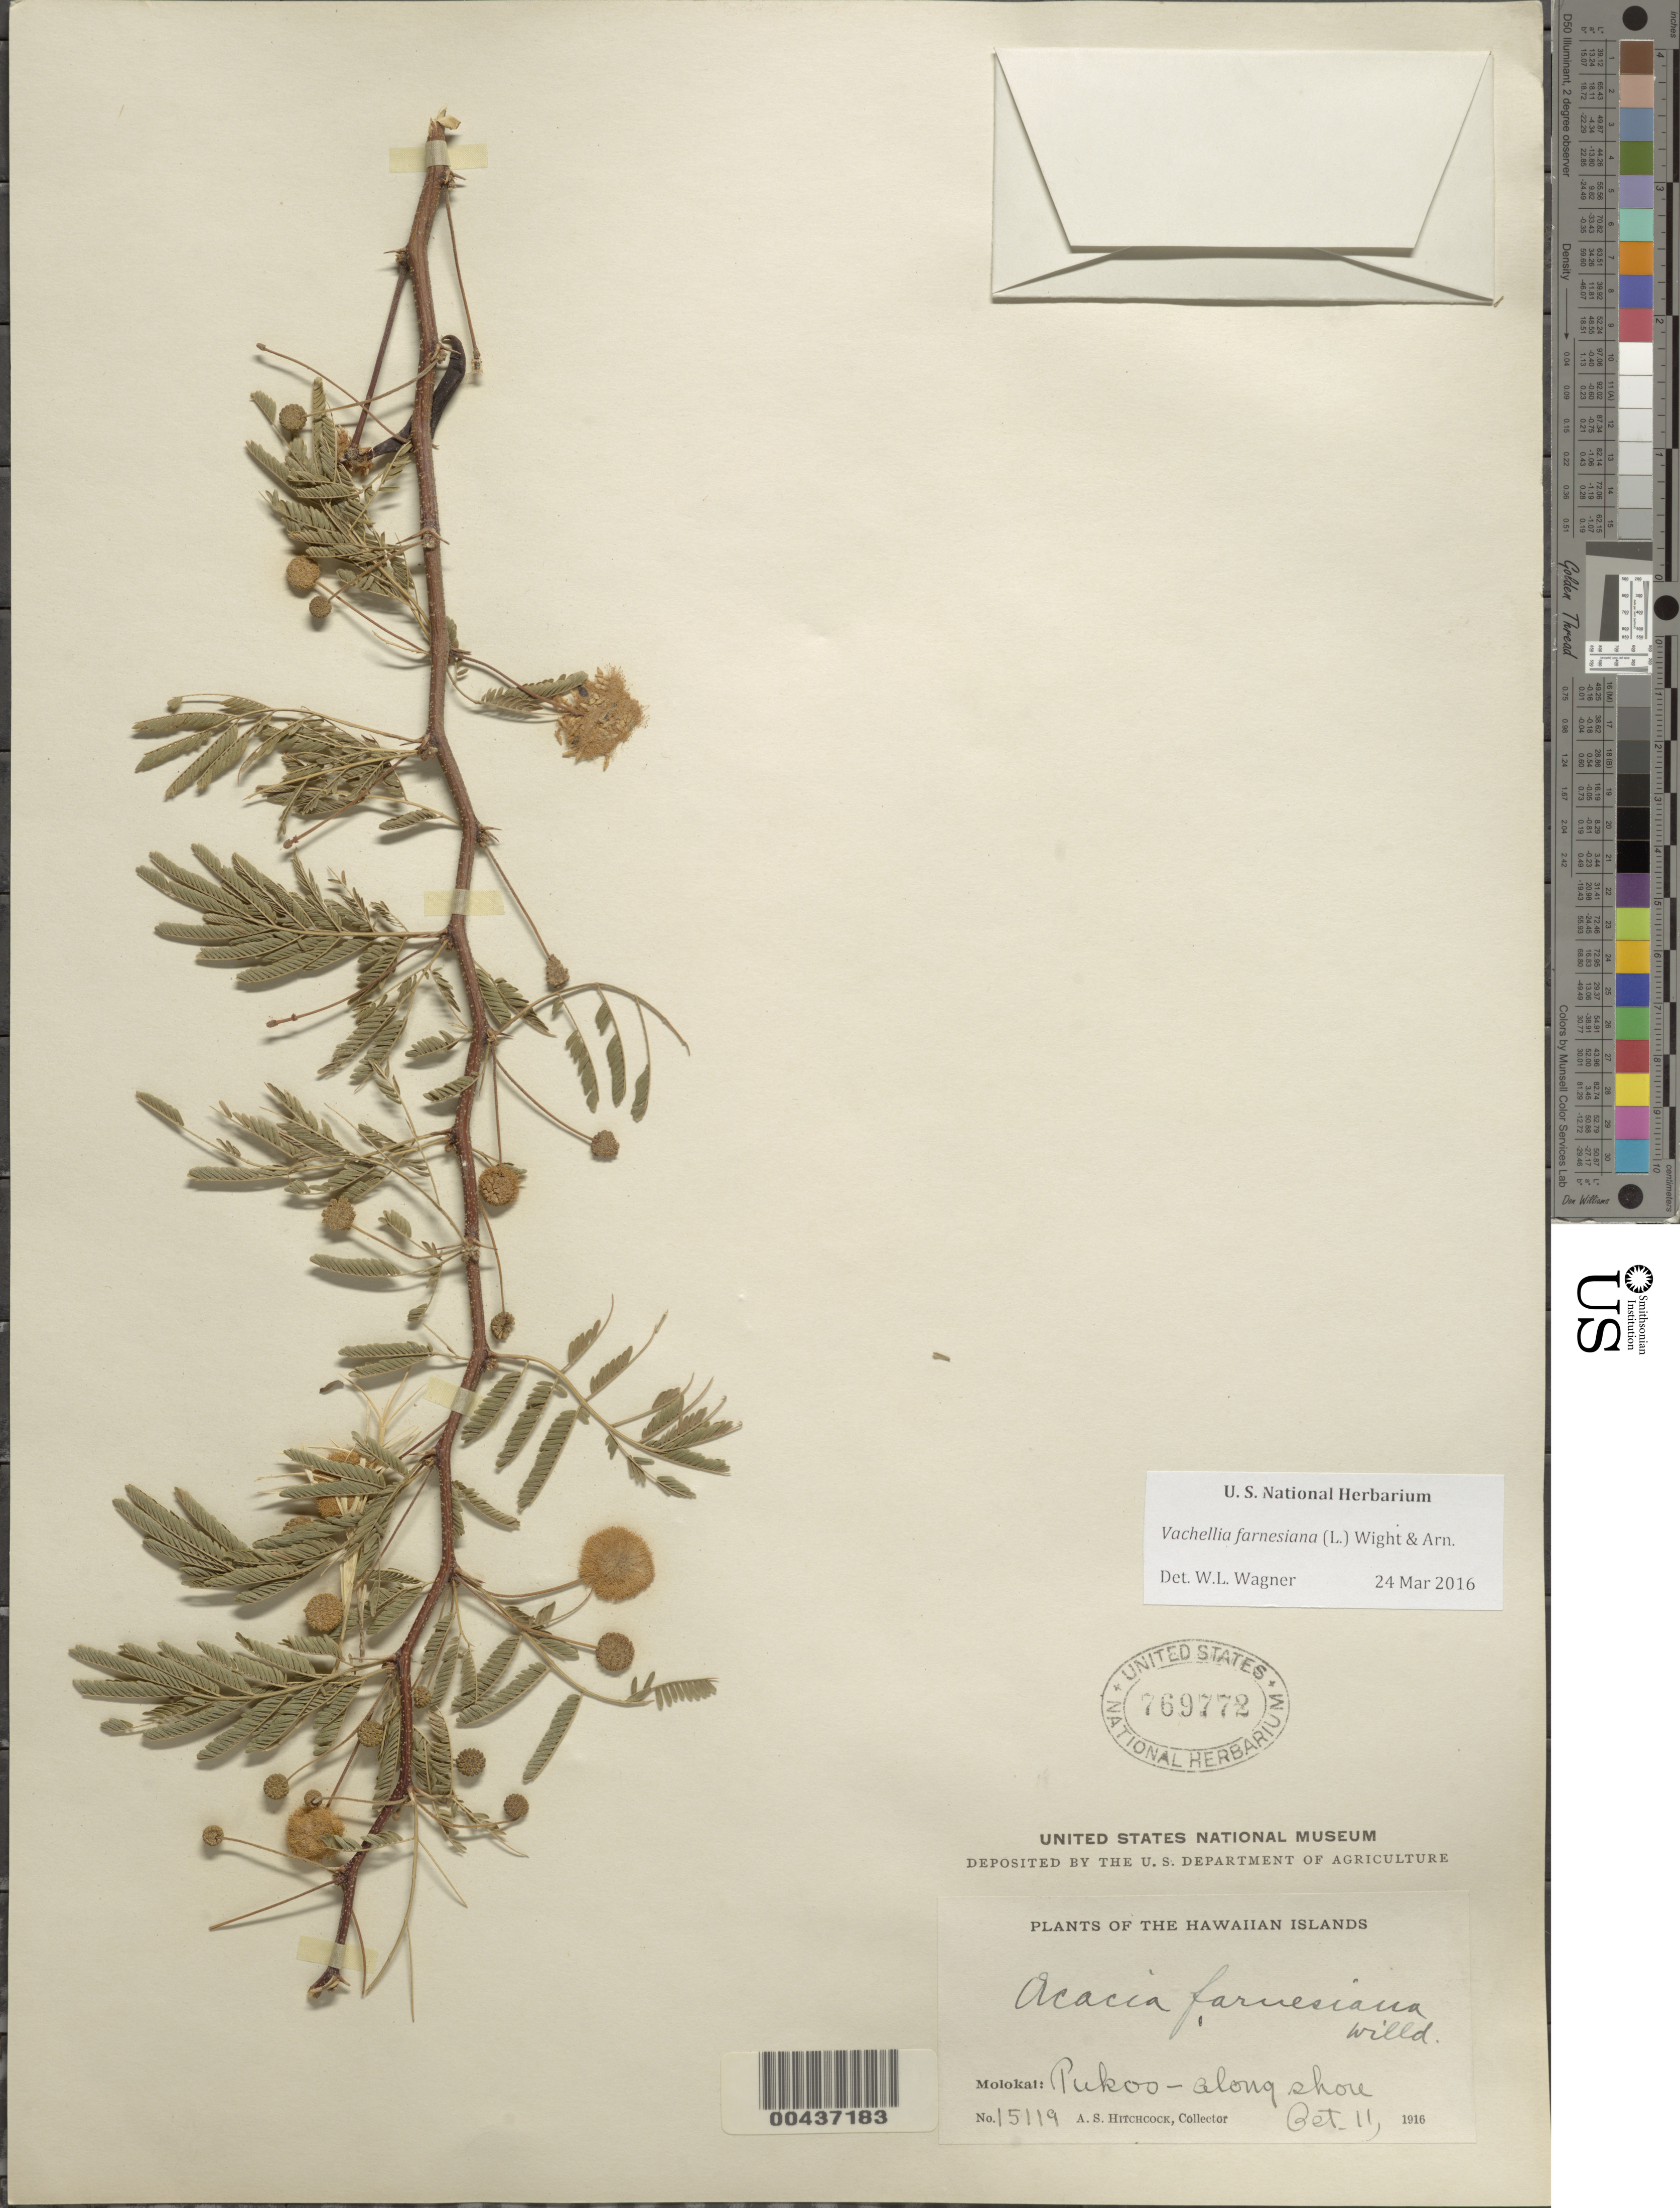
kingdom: Plantae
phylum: Tracheophyta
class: Magnoliopsida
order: Fabales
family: Fabaceae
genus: Vachellia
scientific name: Vachellia farnesiana var. farnesiana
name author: (L.) Wight & Arn.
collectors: A. S. Hitchcock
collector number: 15119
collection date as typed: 11 Oct 1916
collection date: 1916-10-11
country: United States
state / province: Hawaii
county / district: Maui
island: Moloka'i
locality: Pukoo - along shore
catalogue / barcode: US 769772